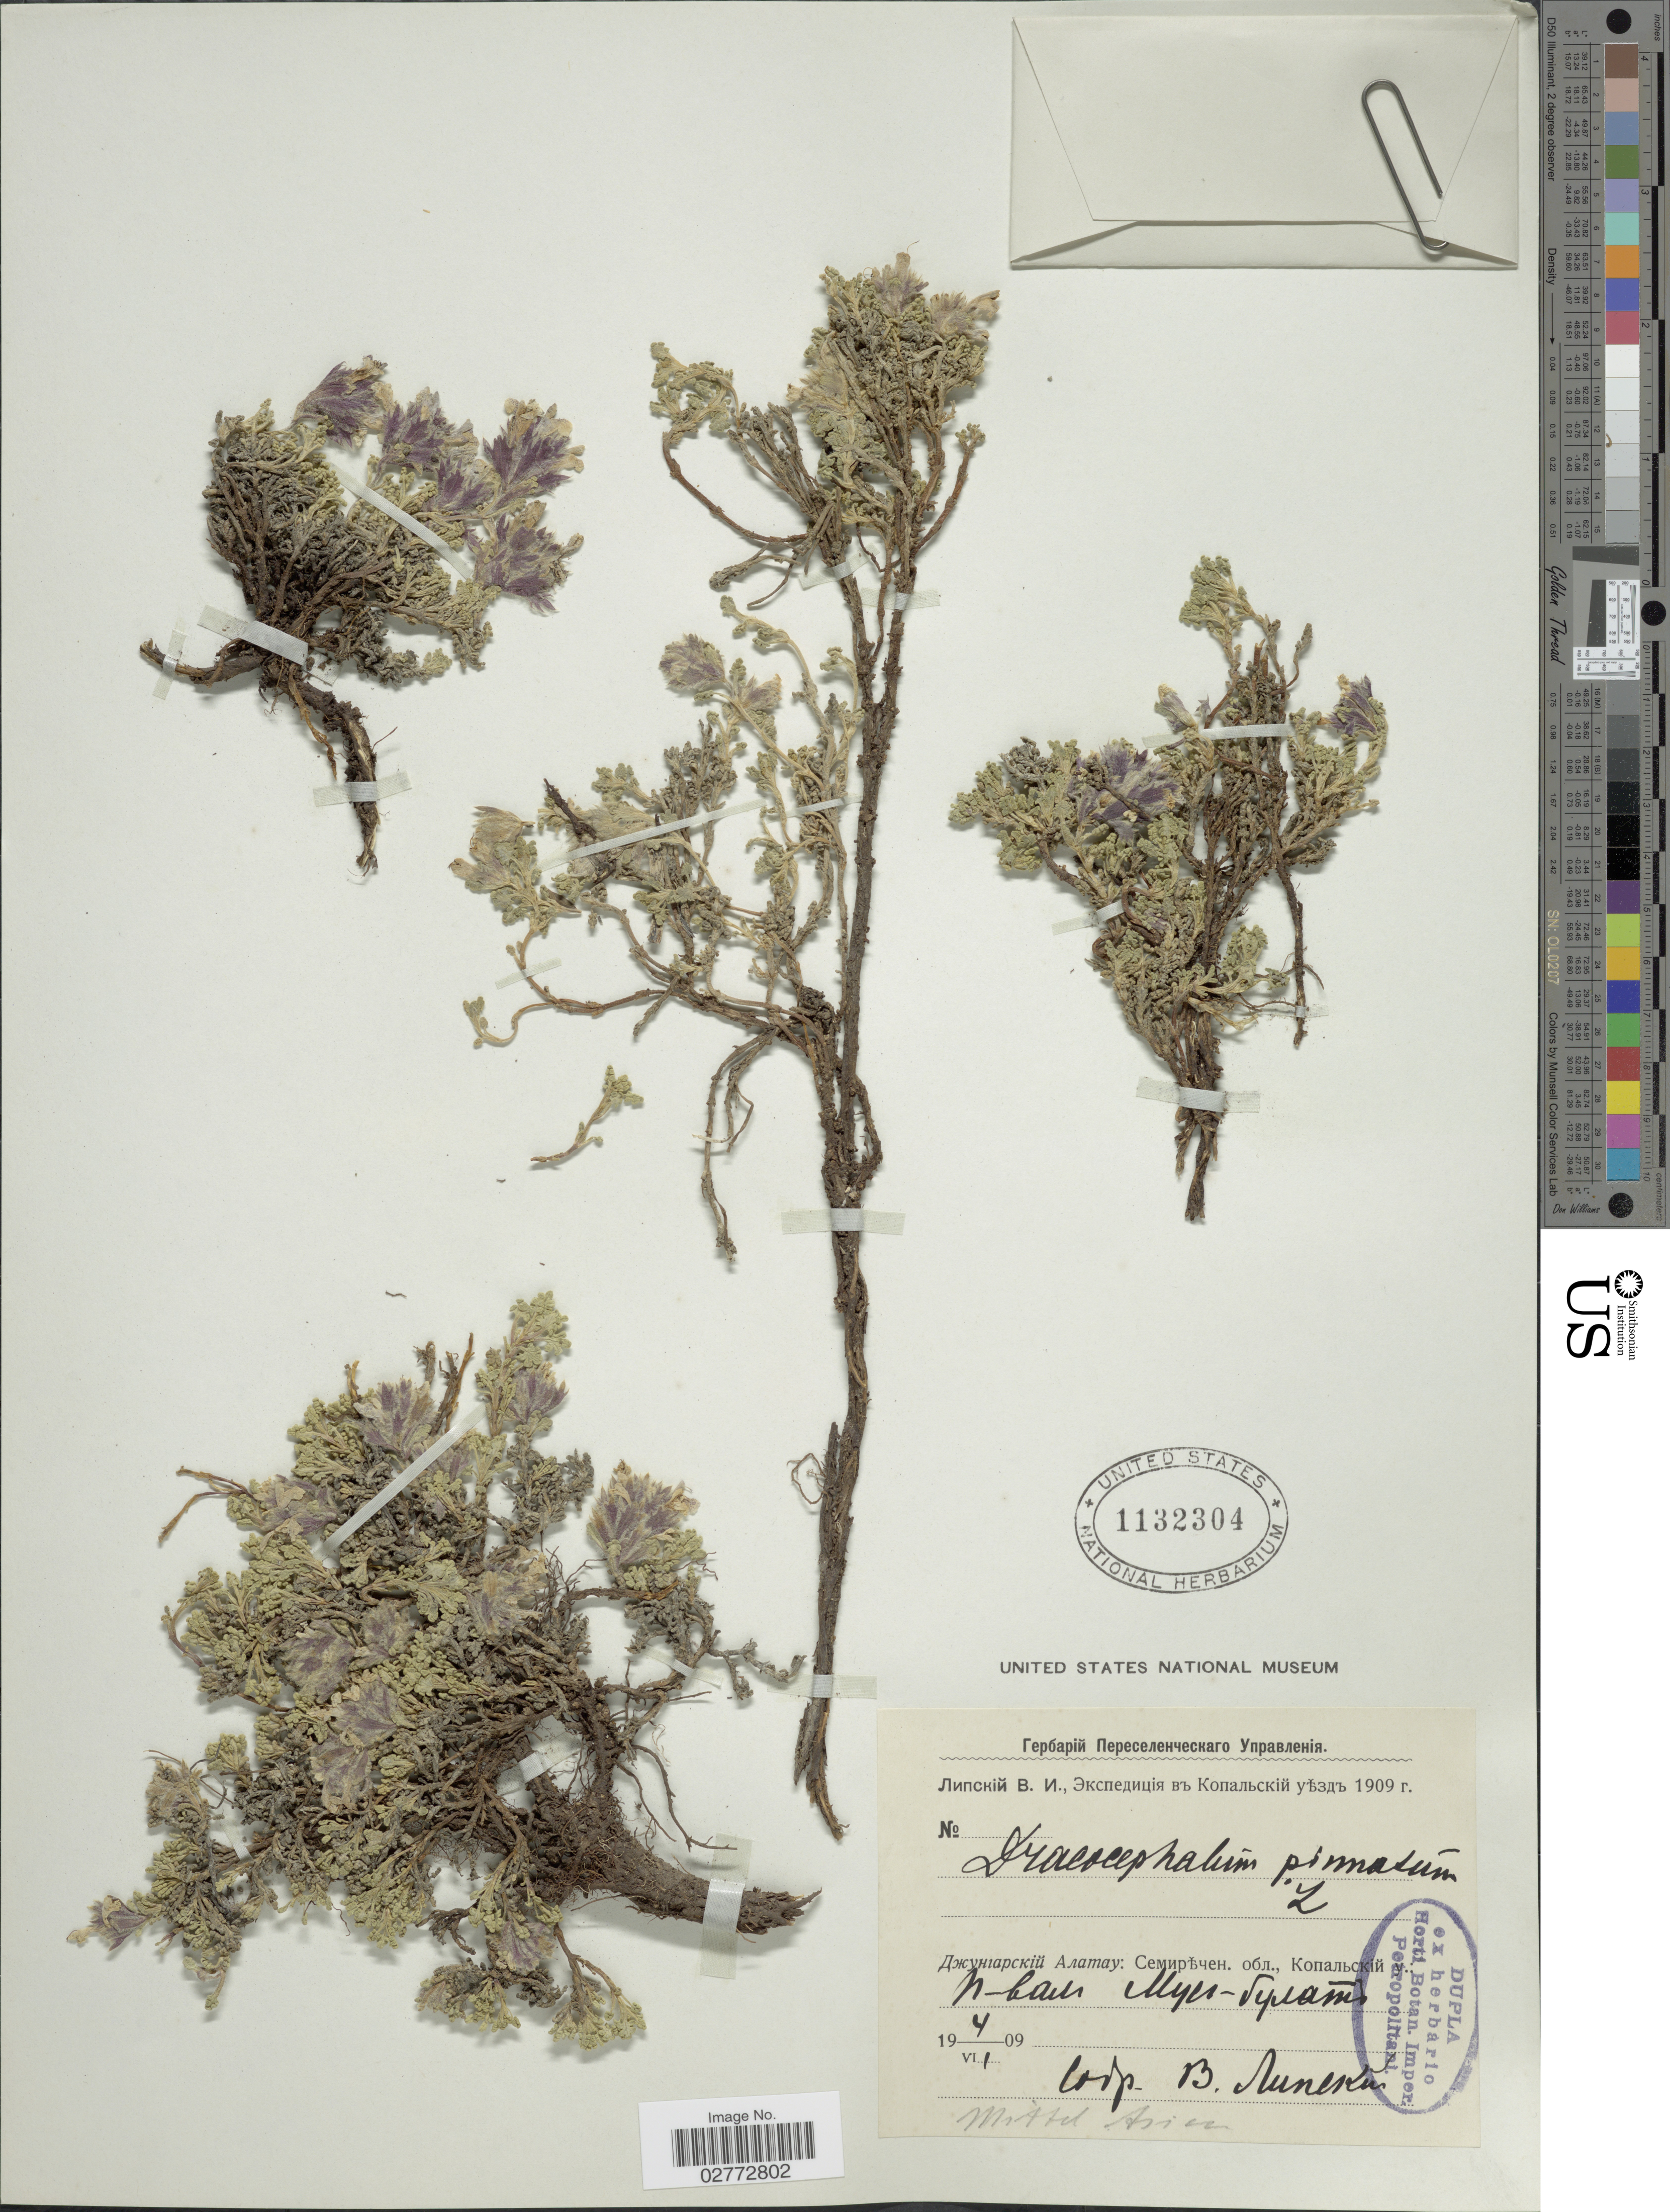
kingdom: Plantae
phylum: Tracheophyta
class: Magnoliopsida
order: Lamiales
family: Lamiaceae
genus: Dracocephalum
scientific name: Dracocephalum pinnatum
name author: L.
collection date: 1909-07-04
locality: X.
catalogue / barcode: US 1132304